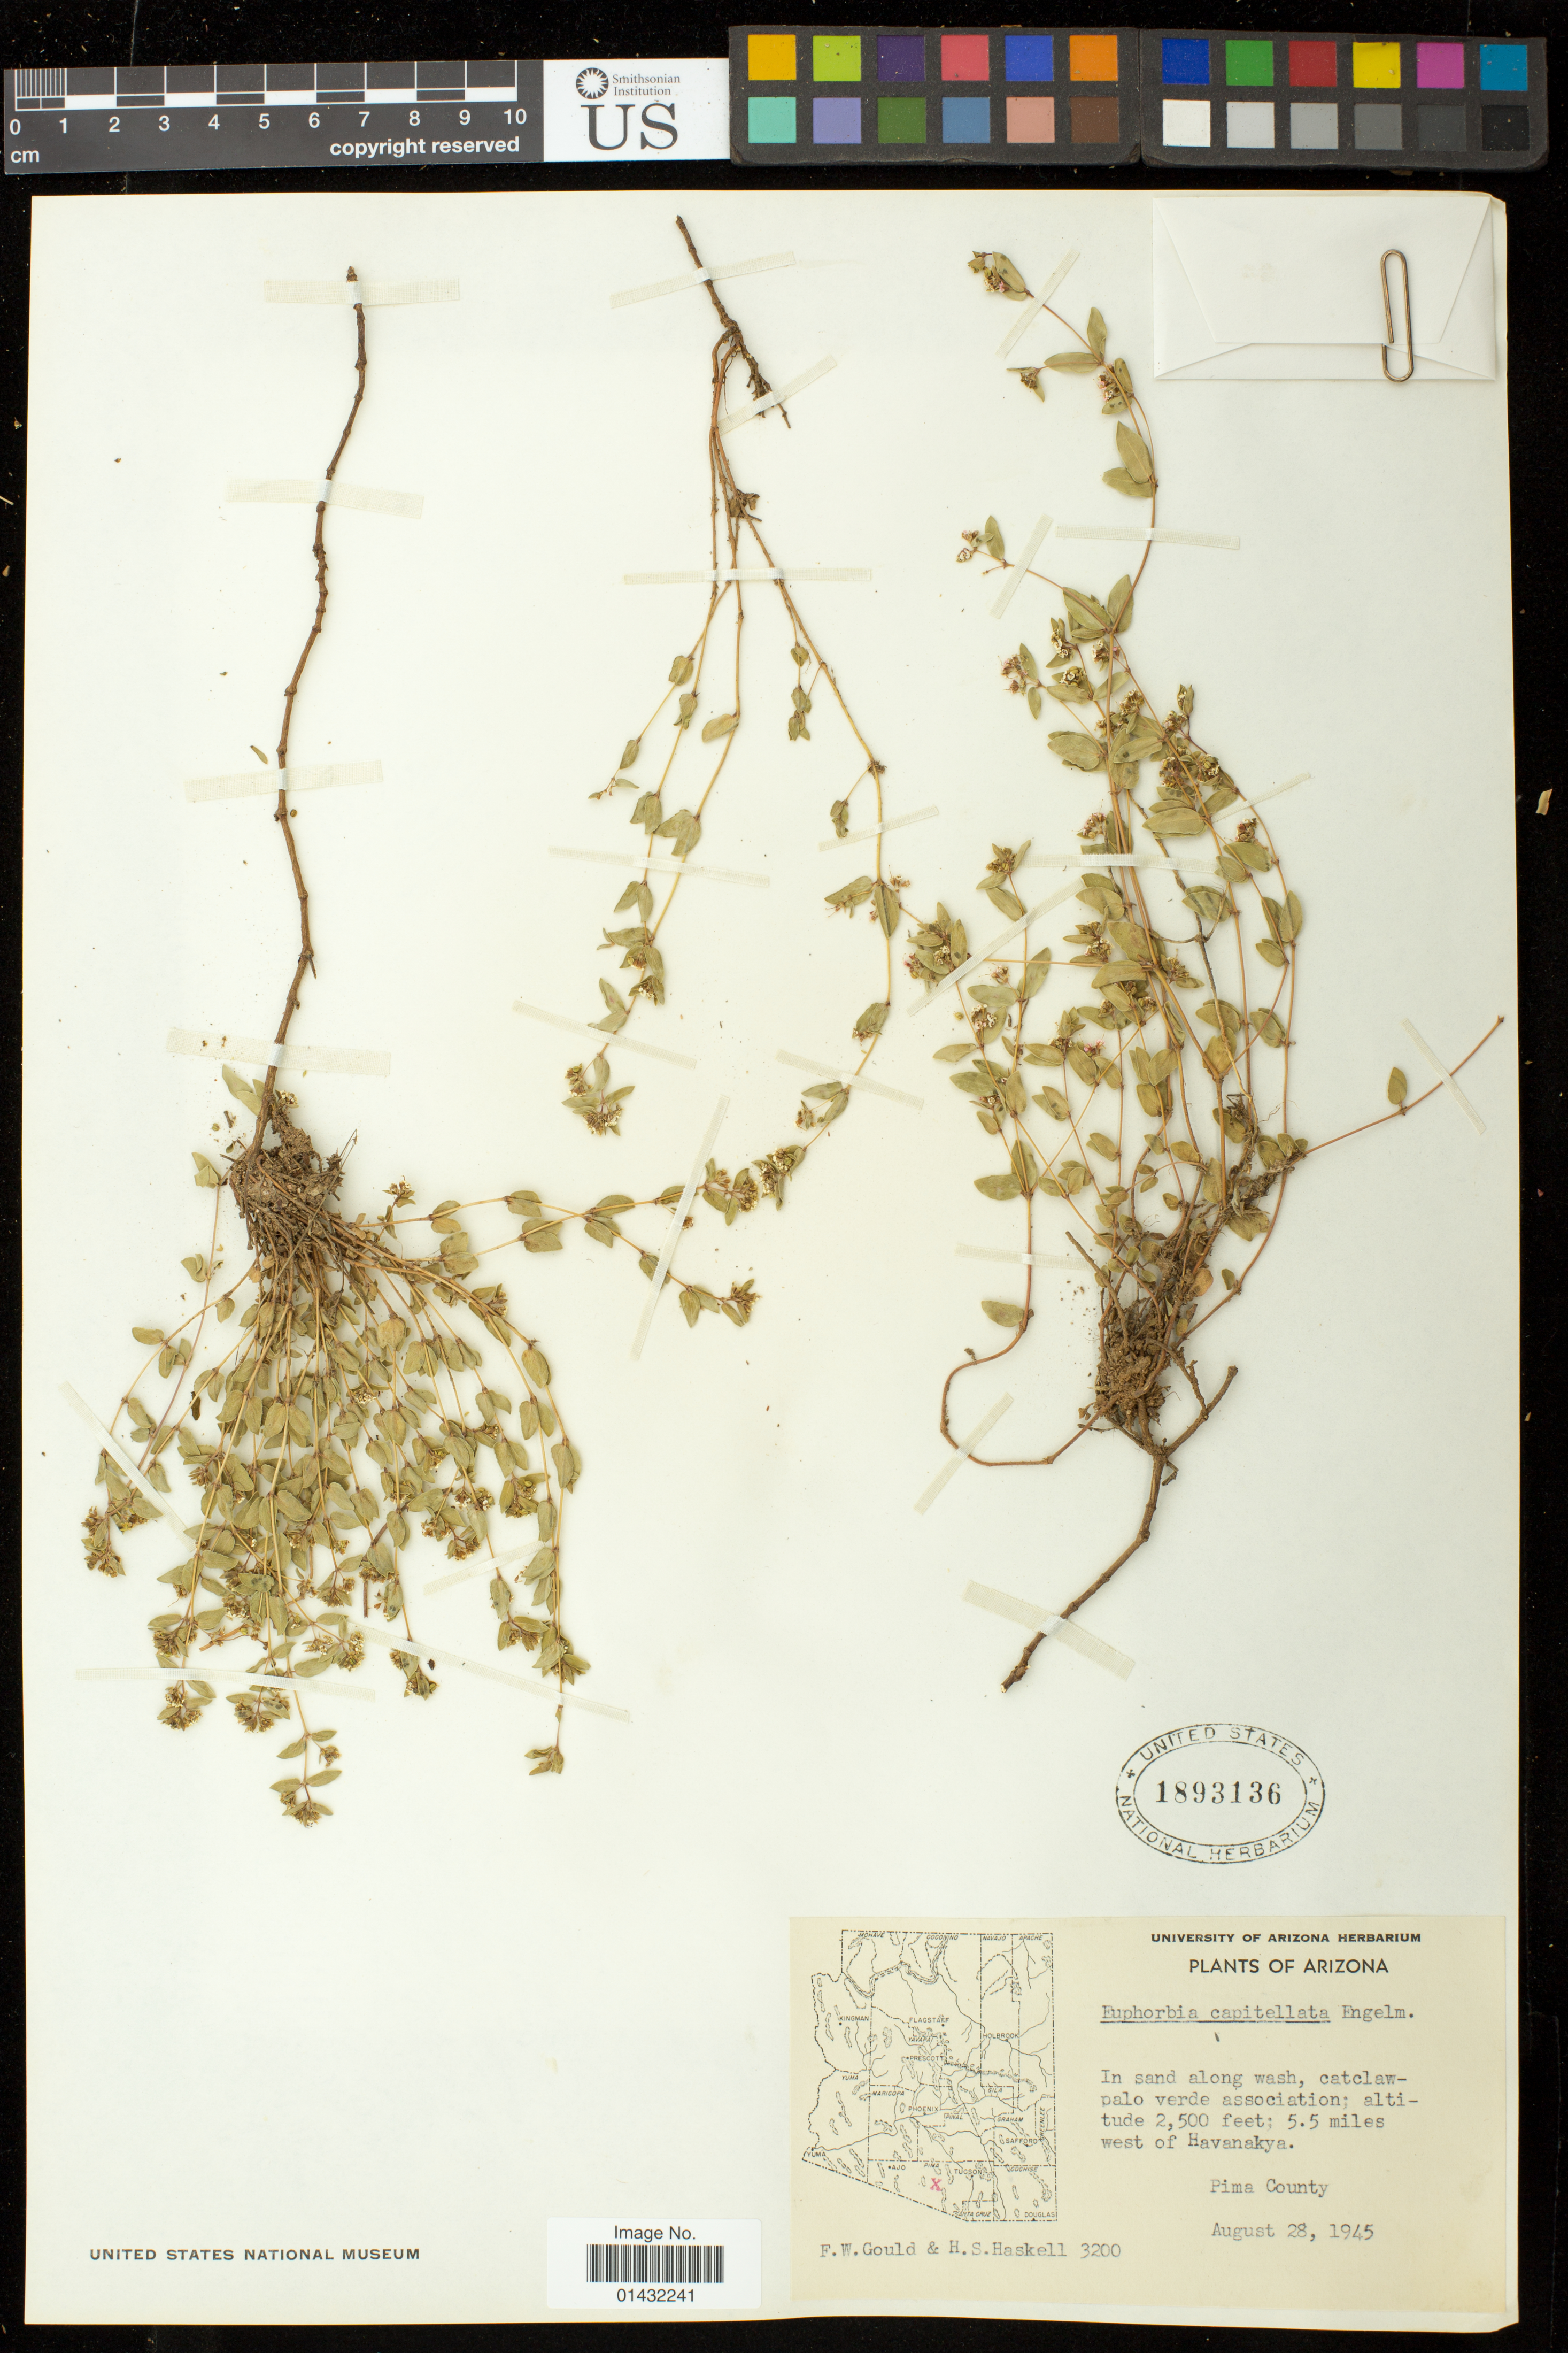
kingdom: Plantae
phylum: Tracheophyta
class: Magnoliopsida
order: Malpighiales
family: Euphorbiaceae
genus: Euphorbia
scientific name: Euphorbia capitellata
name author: Engelm. in Emory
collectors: F. W. Gould & H. Haskell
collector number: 3200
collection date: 1945-08-28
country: United States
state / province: Arizona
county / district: Pima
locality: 5.5 miles west of Havanakya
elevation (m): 762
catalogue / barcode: US 1893136